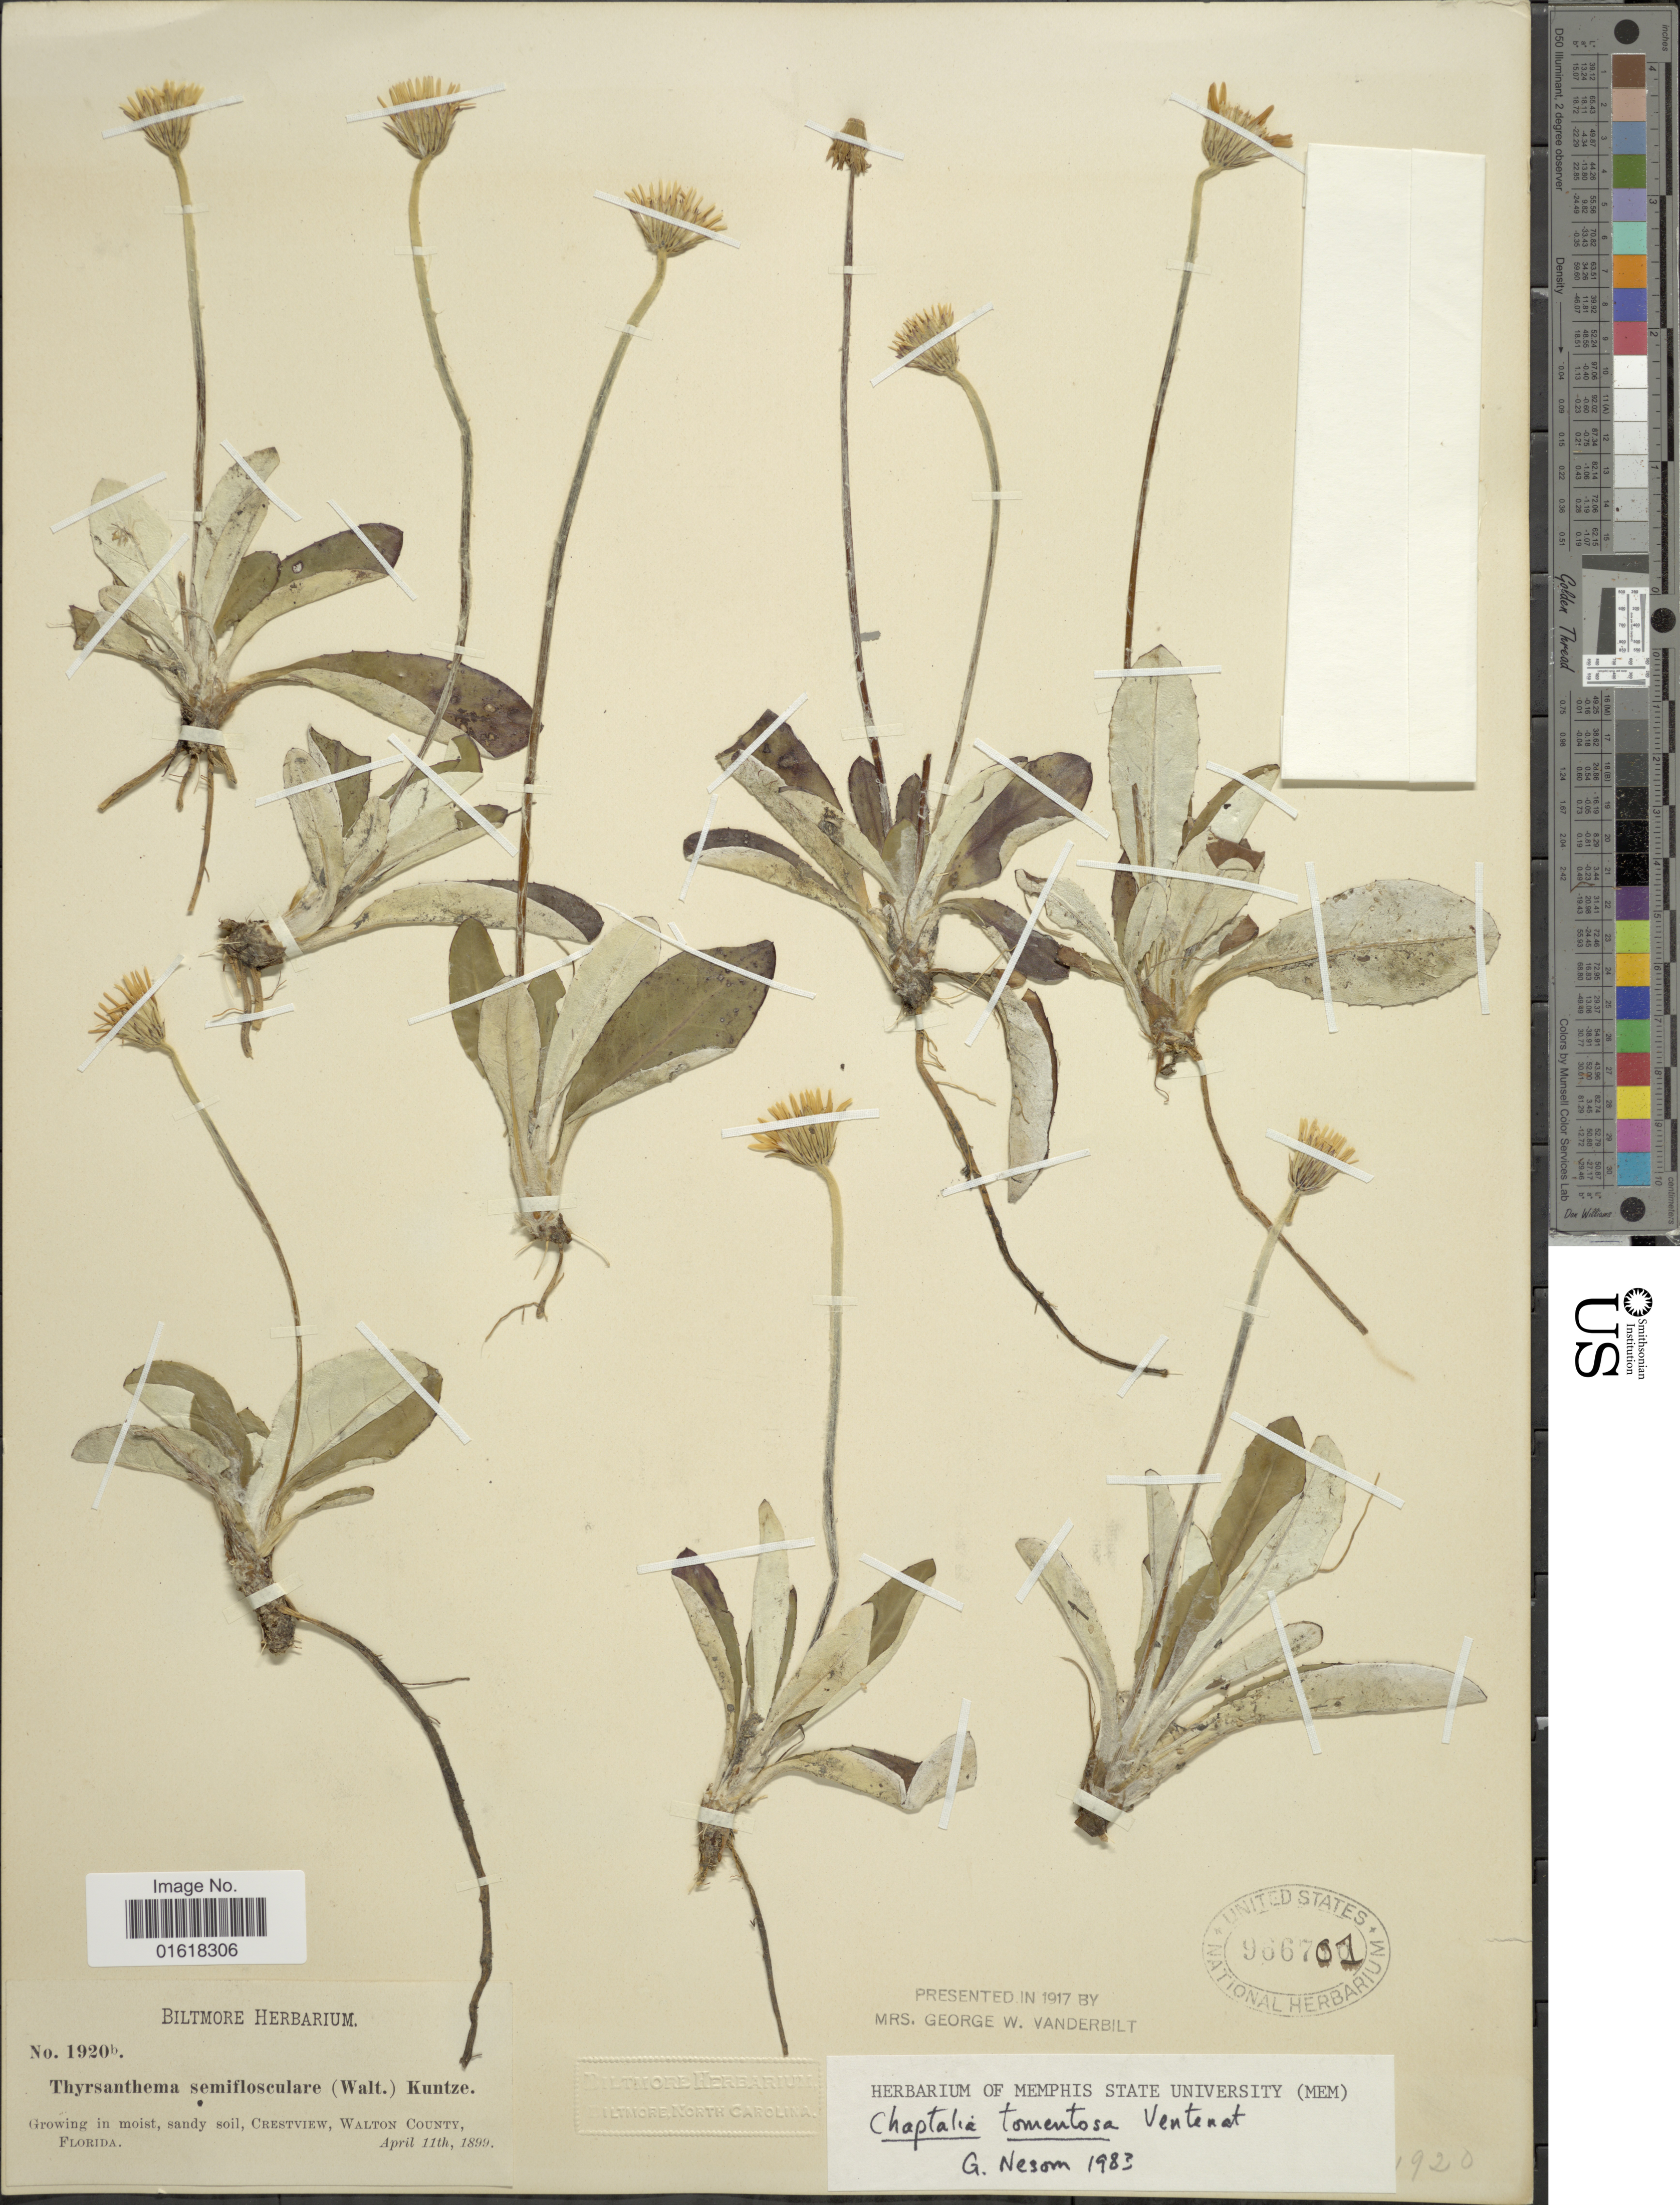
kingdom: Plantae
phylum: Tracheophyta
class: Magnoliopsida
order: Asterales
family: Asteraceae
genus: Chaptalia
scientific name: Chaptalia tomentosa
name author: Vent.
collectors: ex herb. Biltmore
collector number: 1920b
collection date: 1899-04-11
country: United States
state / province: Florida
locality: Crestview, Walton County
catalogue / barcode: US 966701